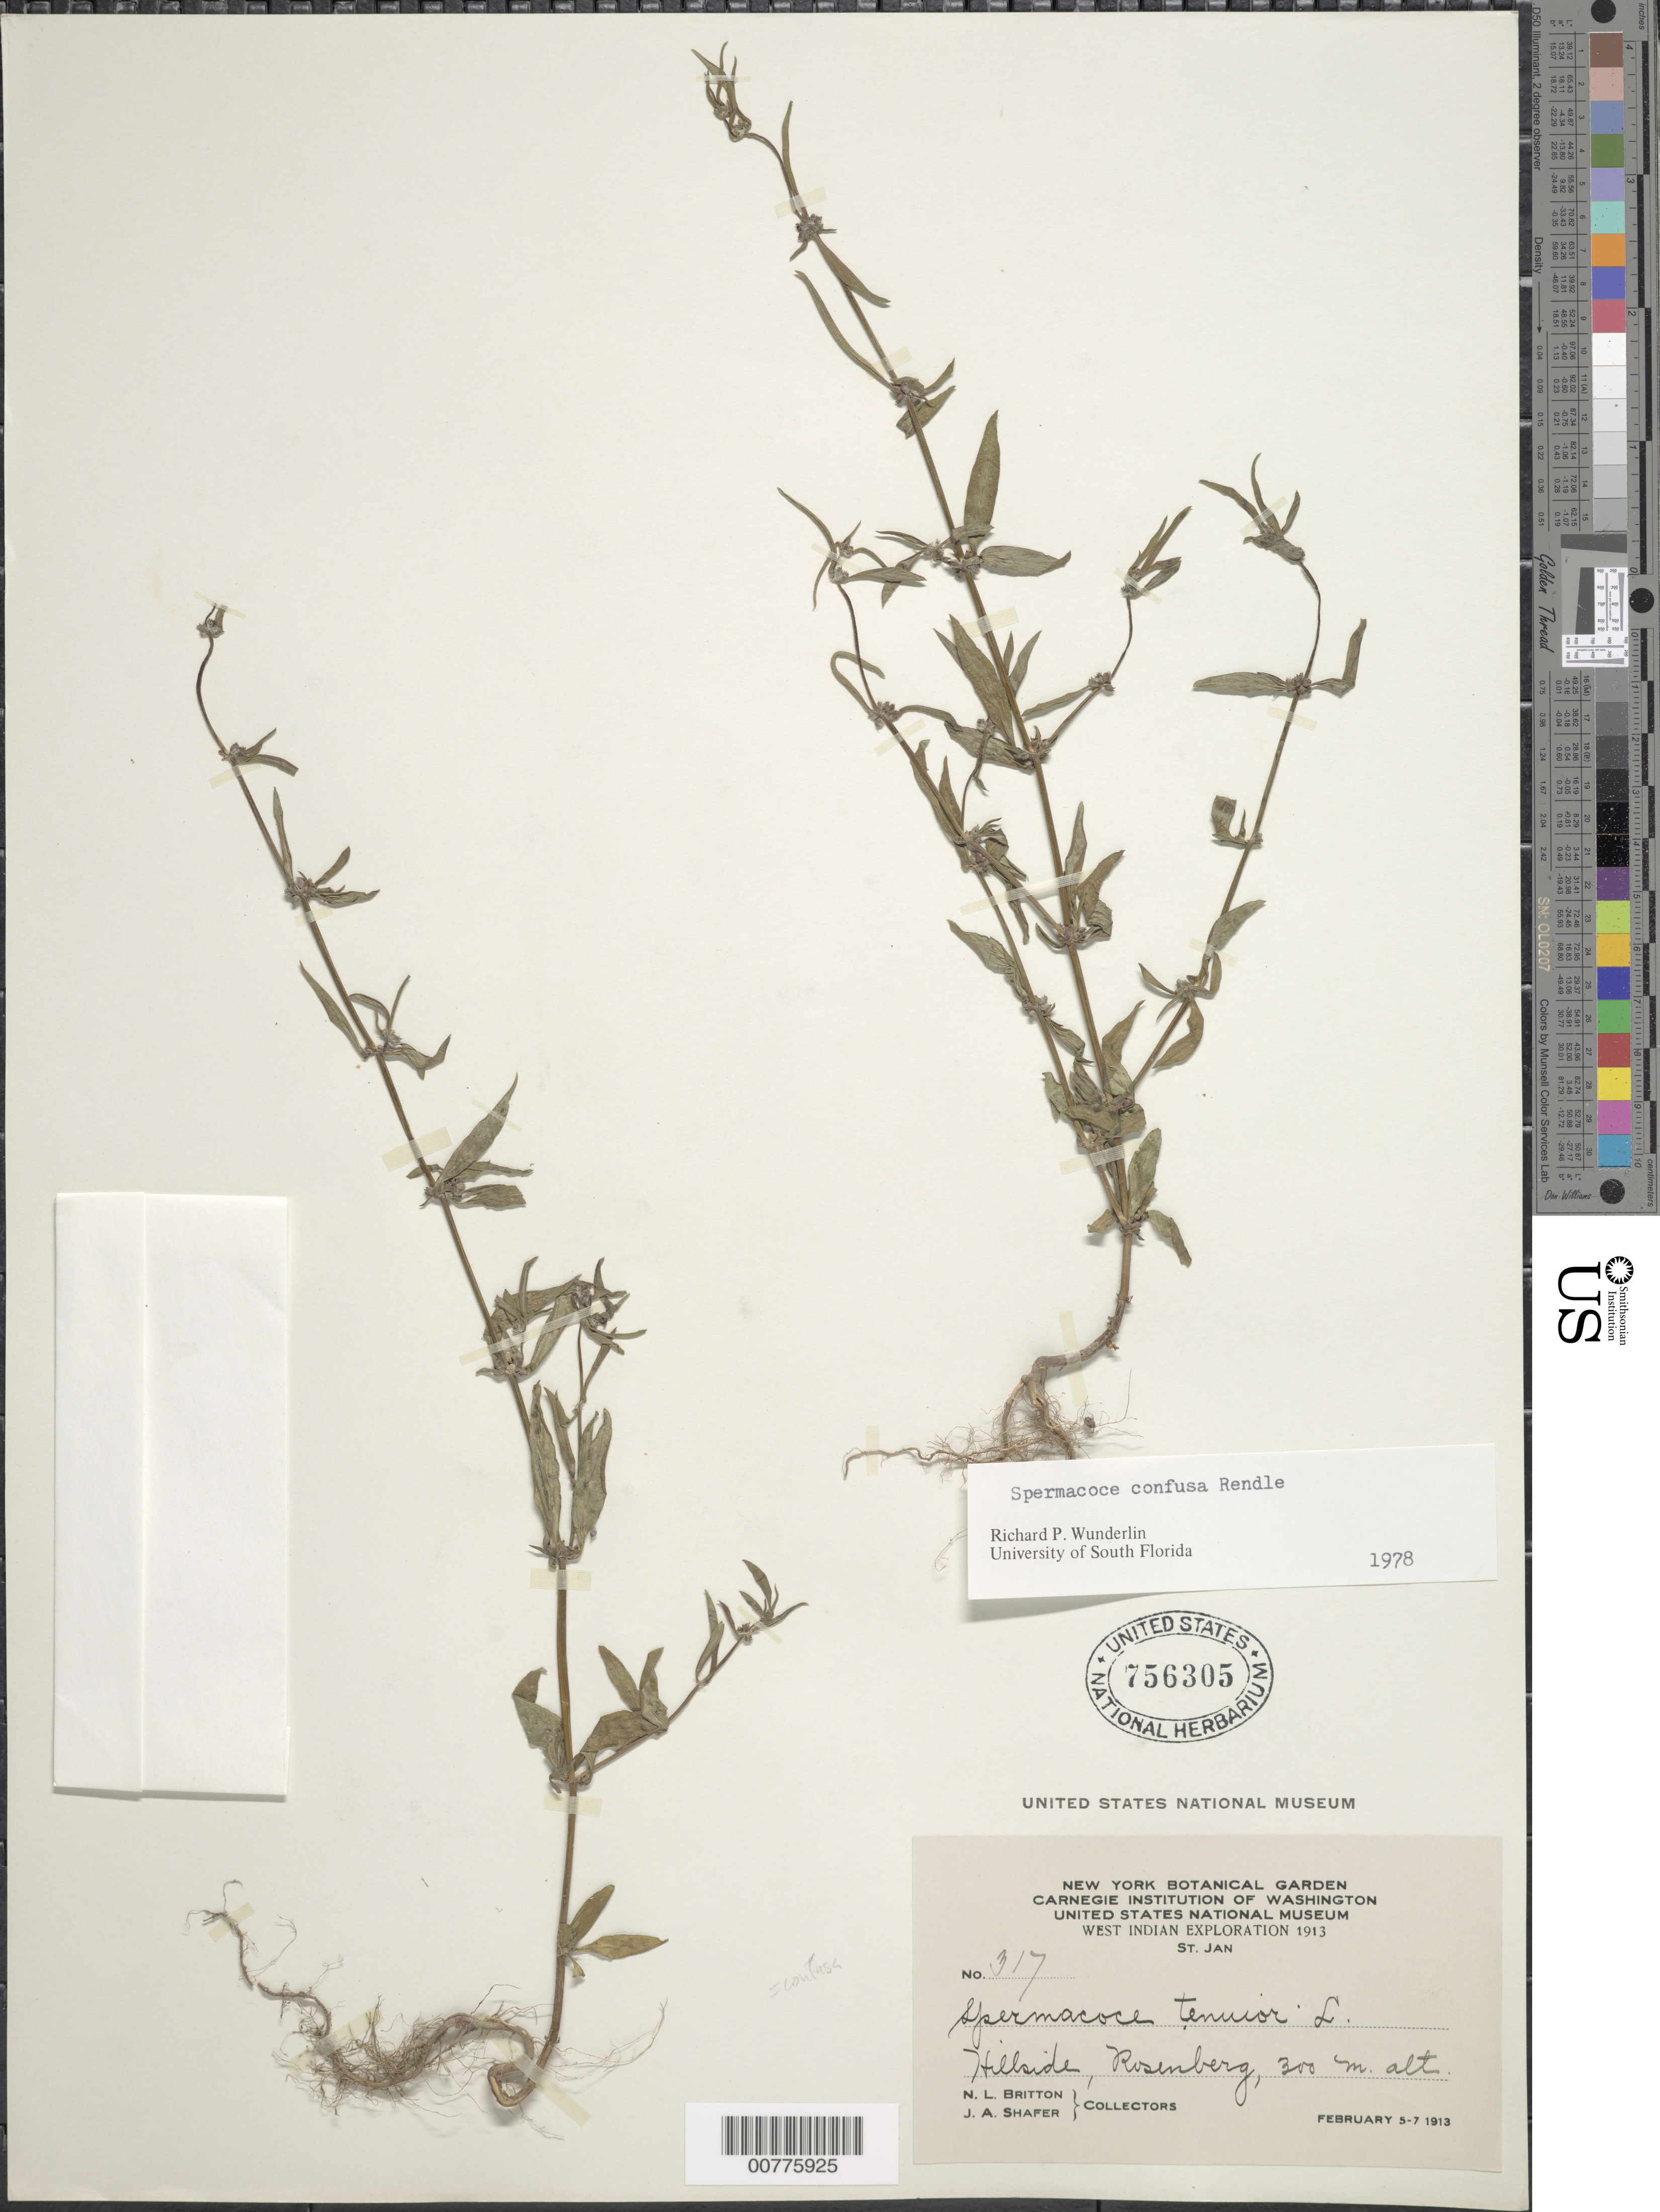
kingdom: Plantae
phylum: Tracheophyta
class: Magnoliopsida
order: Gentianales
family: Rubiaceae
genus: Spermacoce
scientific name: Spermacoce tenuior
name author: L.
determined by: Wunderlin, Richard P.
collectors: N. Britton & J. A. Shafer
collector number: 317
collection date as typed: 05 Feb 1913 to 07 Feb 1913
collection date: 1913-02-05/1913-02-07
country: U.S. Virgin Islands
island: St. John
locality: Hillside, Rosenberg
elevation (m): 300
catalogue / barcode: US 756305